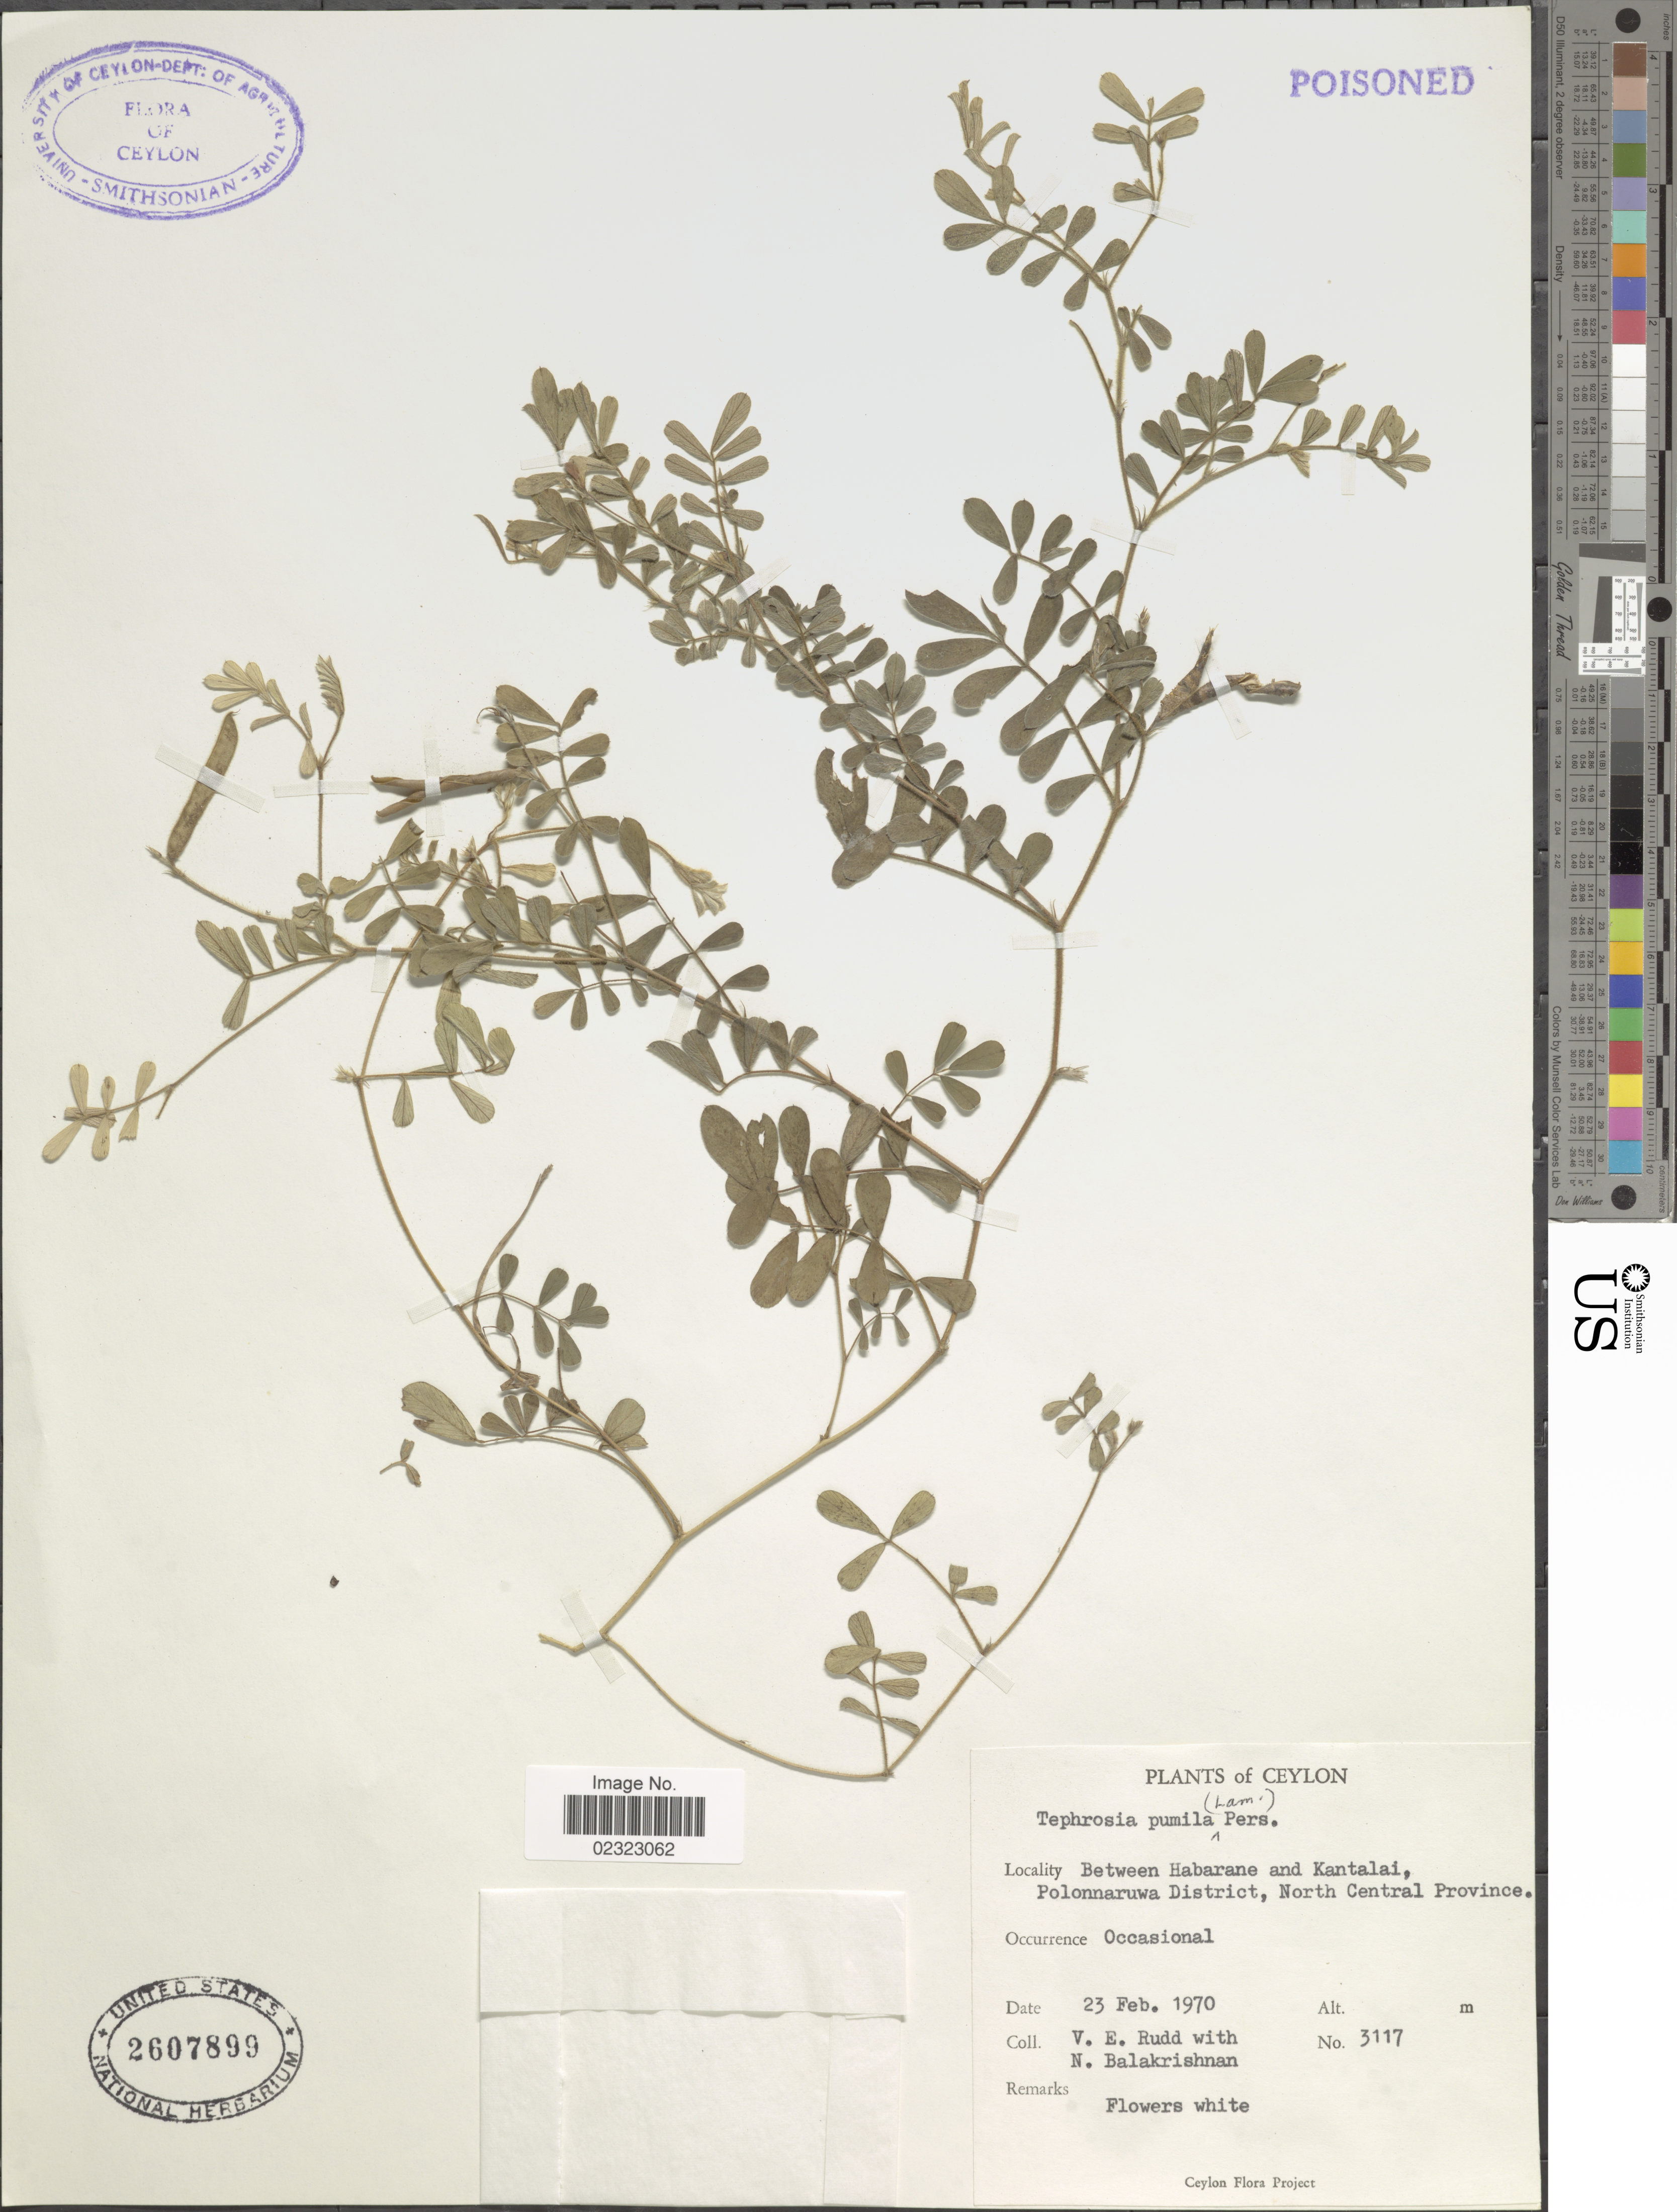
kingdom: Plantae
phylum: Tracheophyta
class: Magnoliopsida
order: Fabales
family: Fabaceae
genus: Tephrosia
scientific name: Tephrosia pumila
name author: (Lam.) Pers.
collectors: V. E. Rudd & N. Balakrishnan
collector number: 3117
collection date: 1970-02-23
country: Sri Lanka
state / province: North Central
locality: Ceylon. Between Habarane and Kantalai, Polonnaruwa District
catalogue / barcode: US 2607899